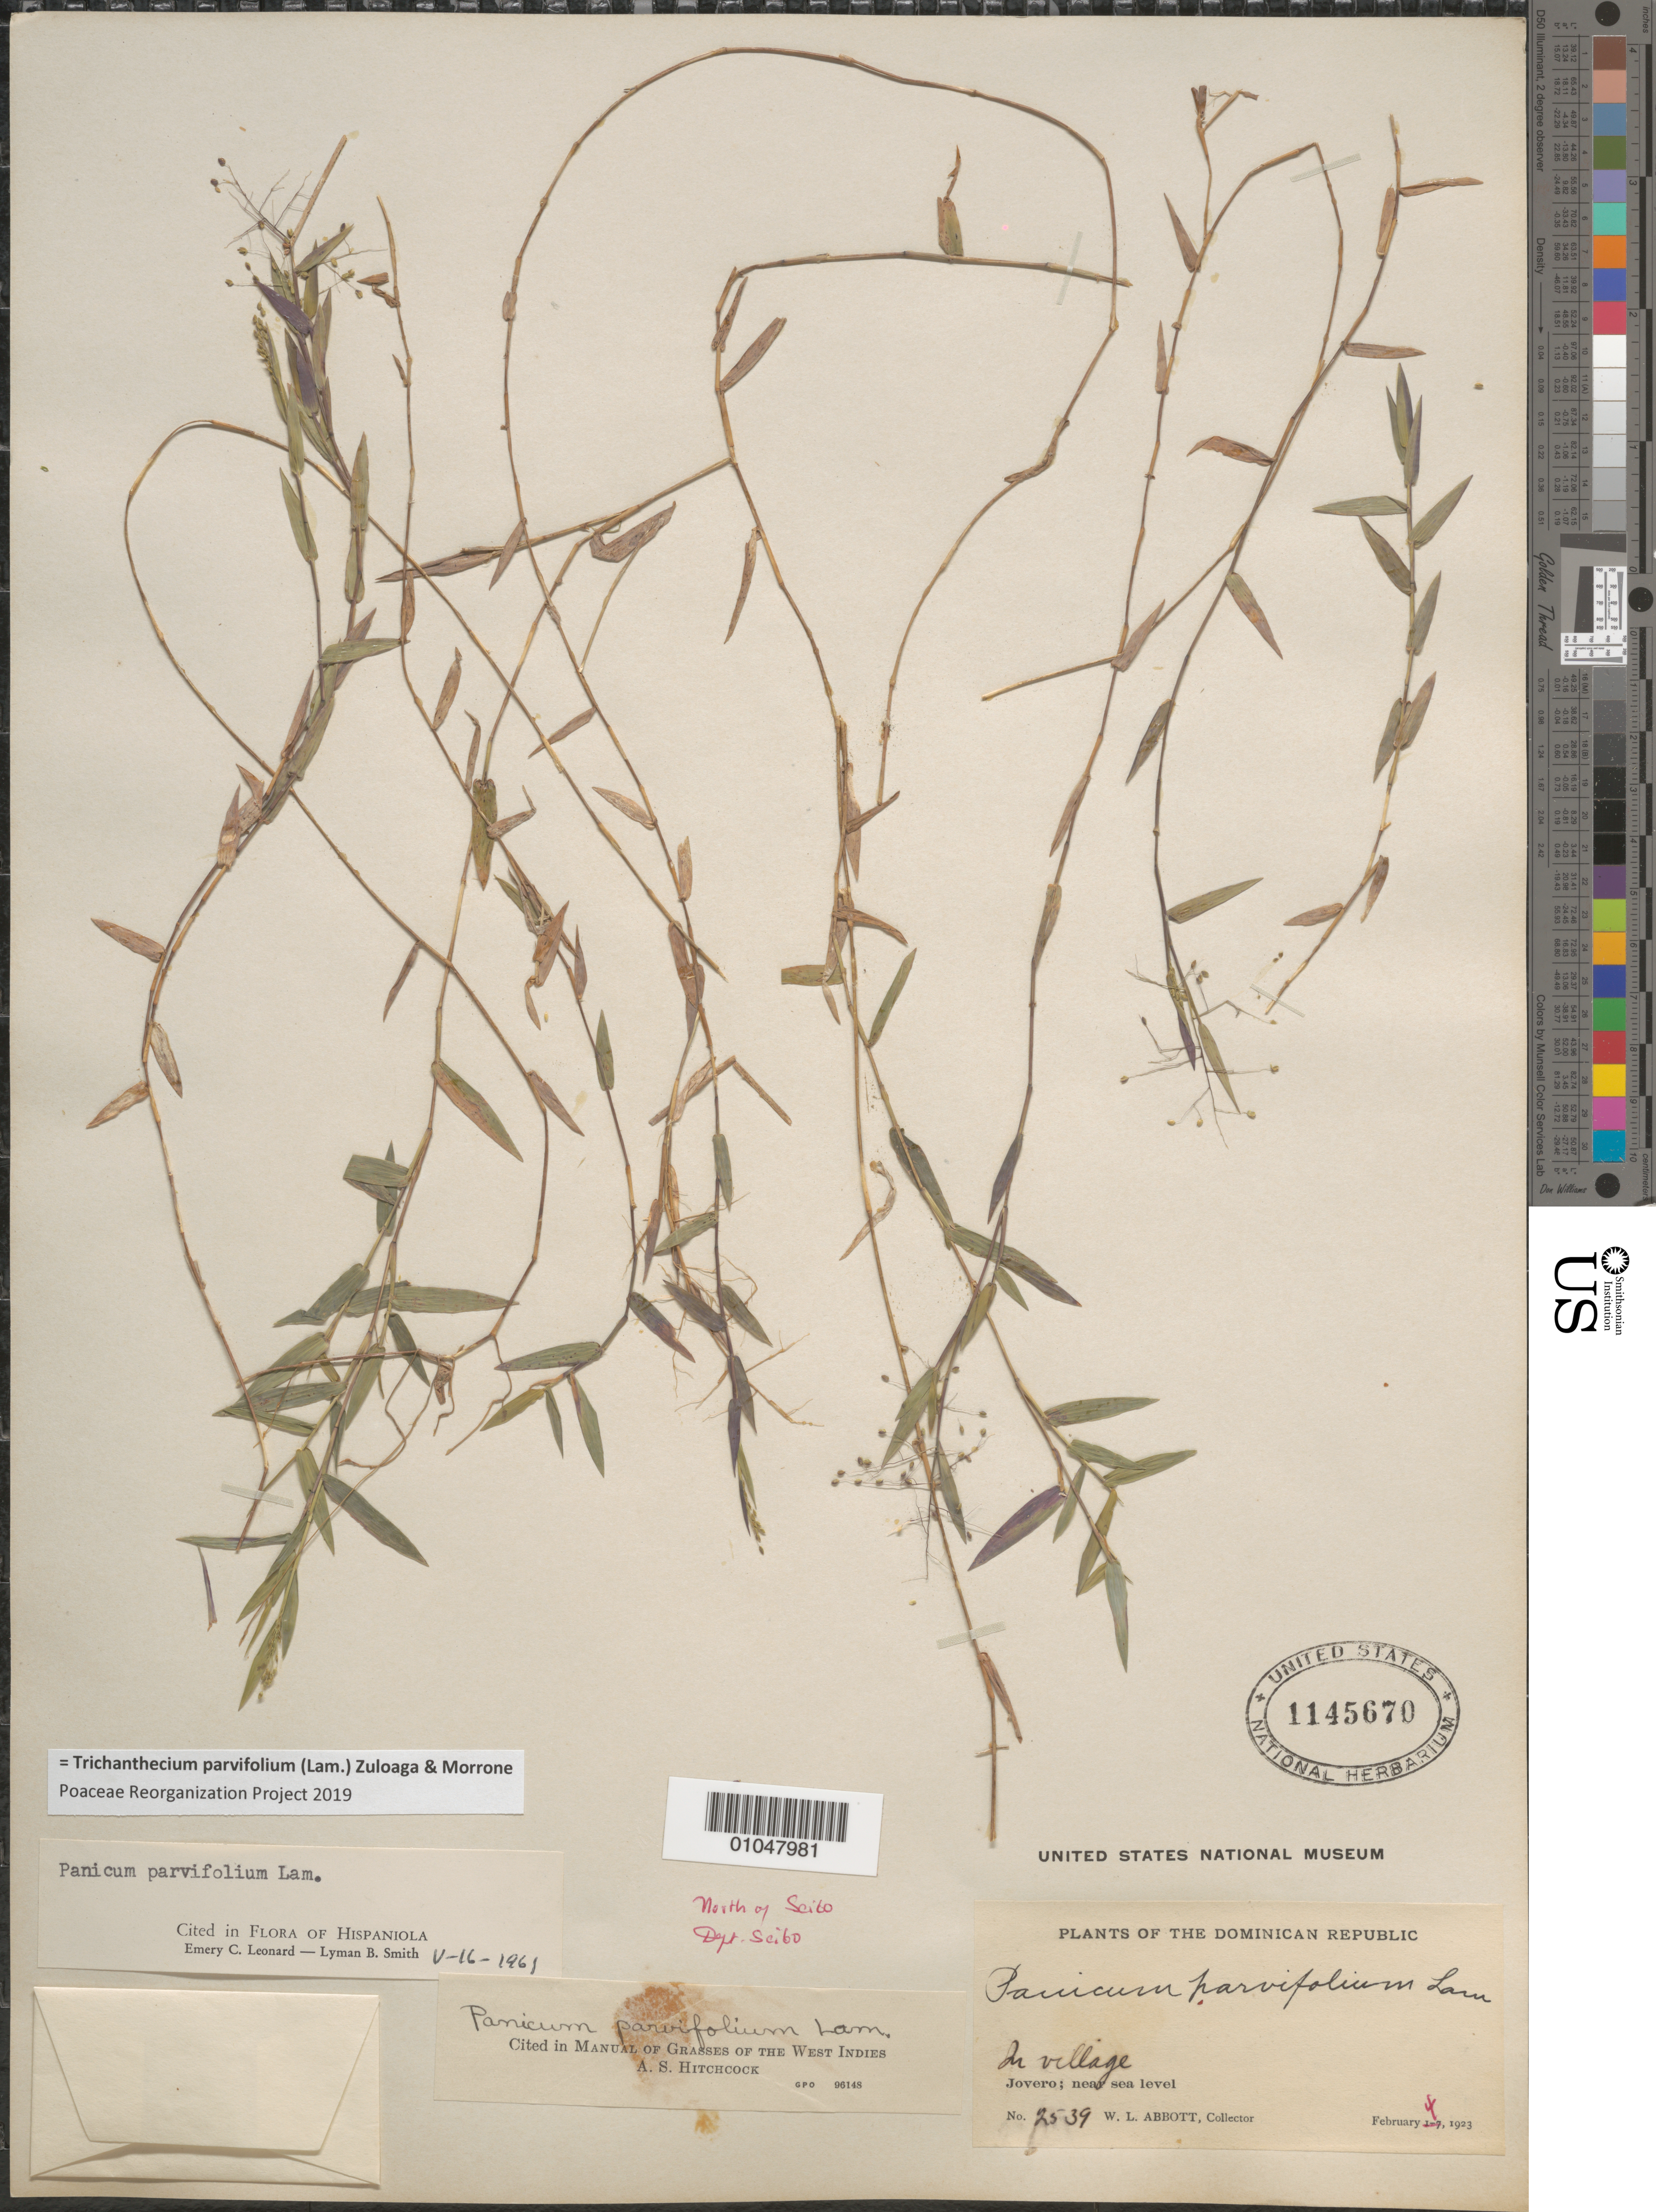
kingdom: Plantae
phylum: Tracheophyta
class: Liliopsida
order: Poales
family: Poaceae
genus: Panicum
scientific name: Panicum parvifolium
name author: Lam.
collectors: W. L. Abbott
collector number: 2539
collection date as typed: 04 Feb 1923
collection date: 1923-02-04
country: Dominican Republic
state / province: El Seibo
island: Hispaniola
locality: Jovero, in village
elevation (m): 0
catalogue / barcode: US 1145670